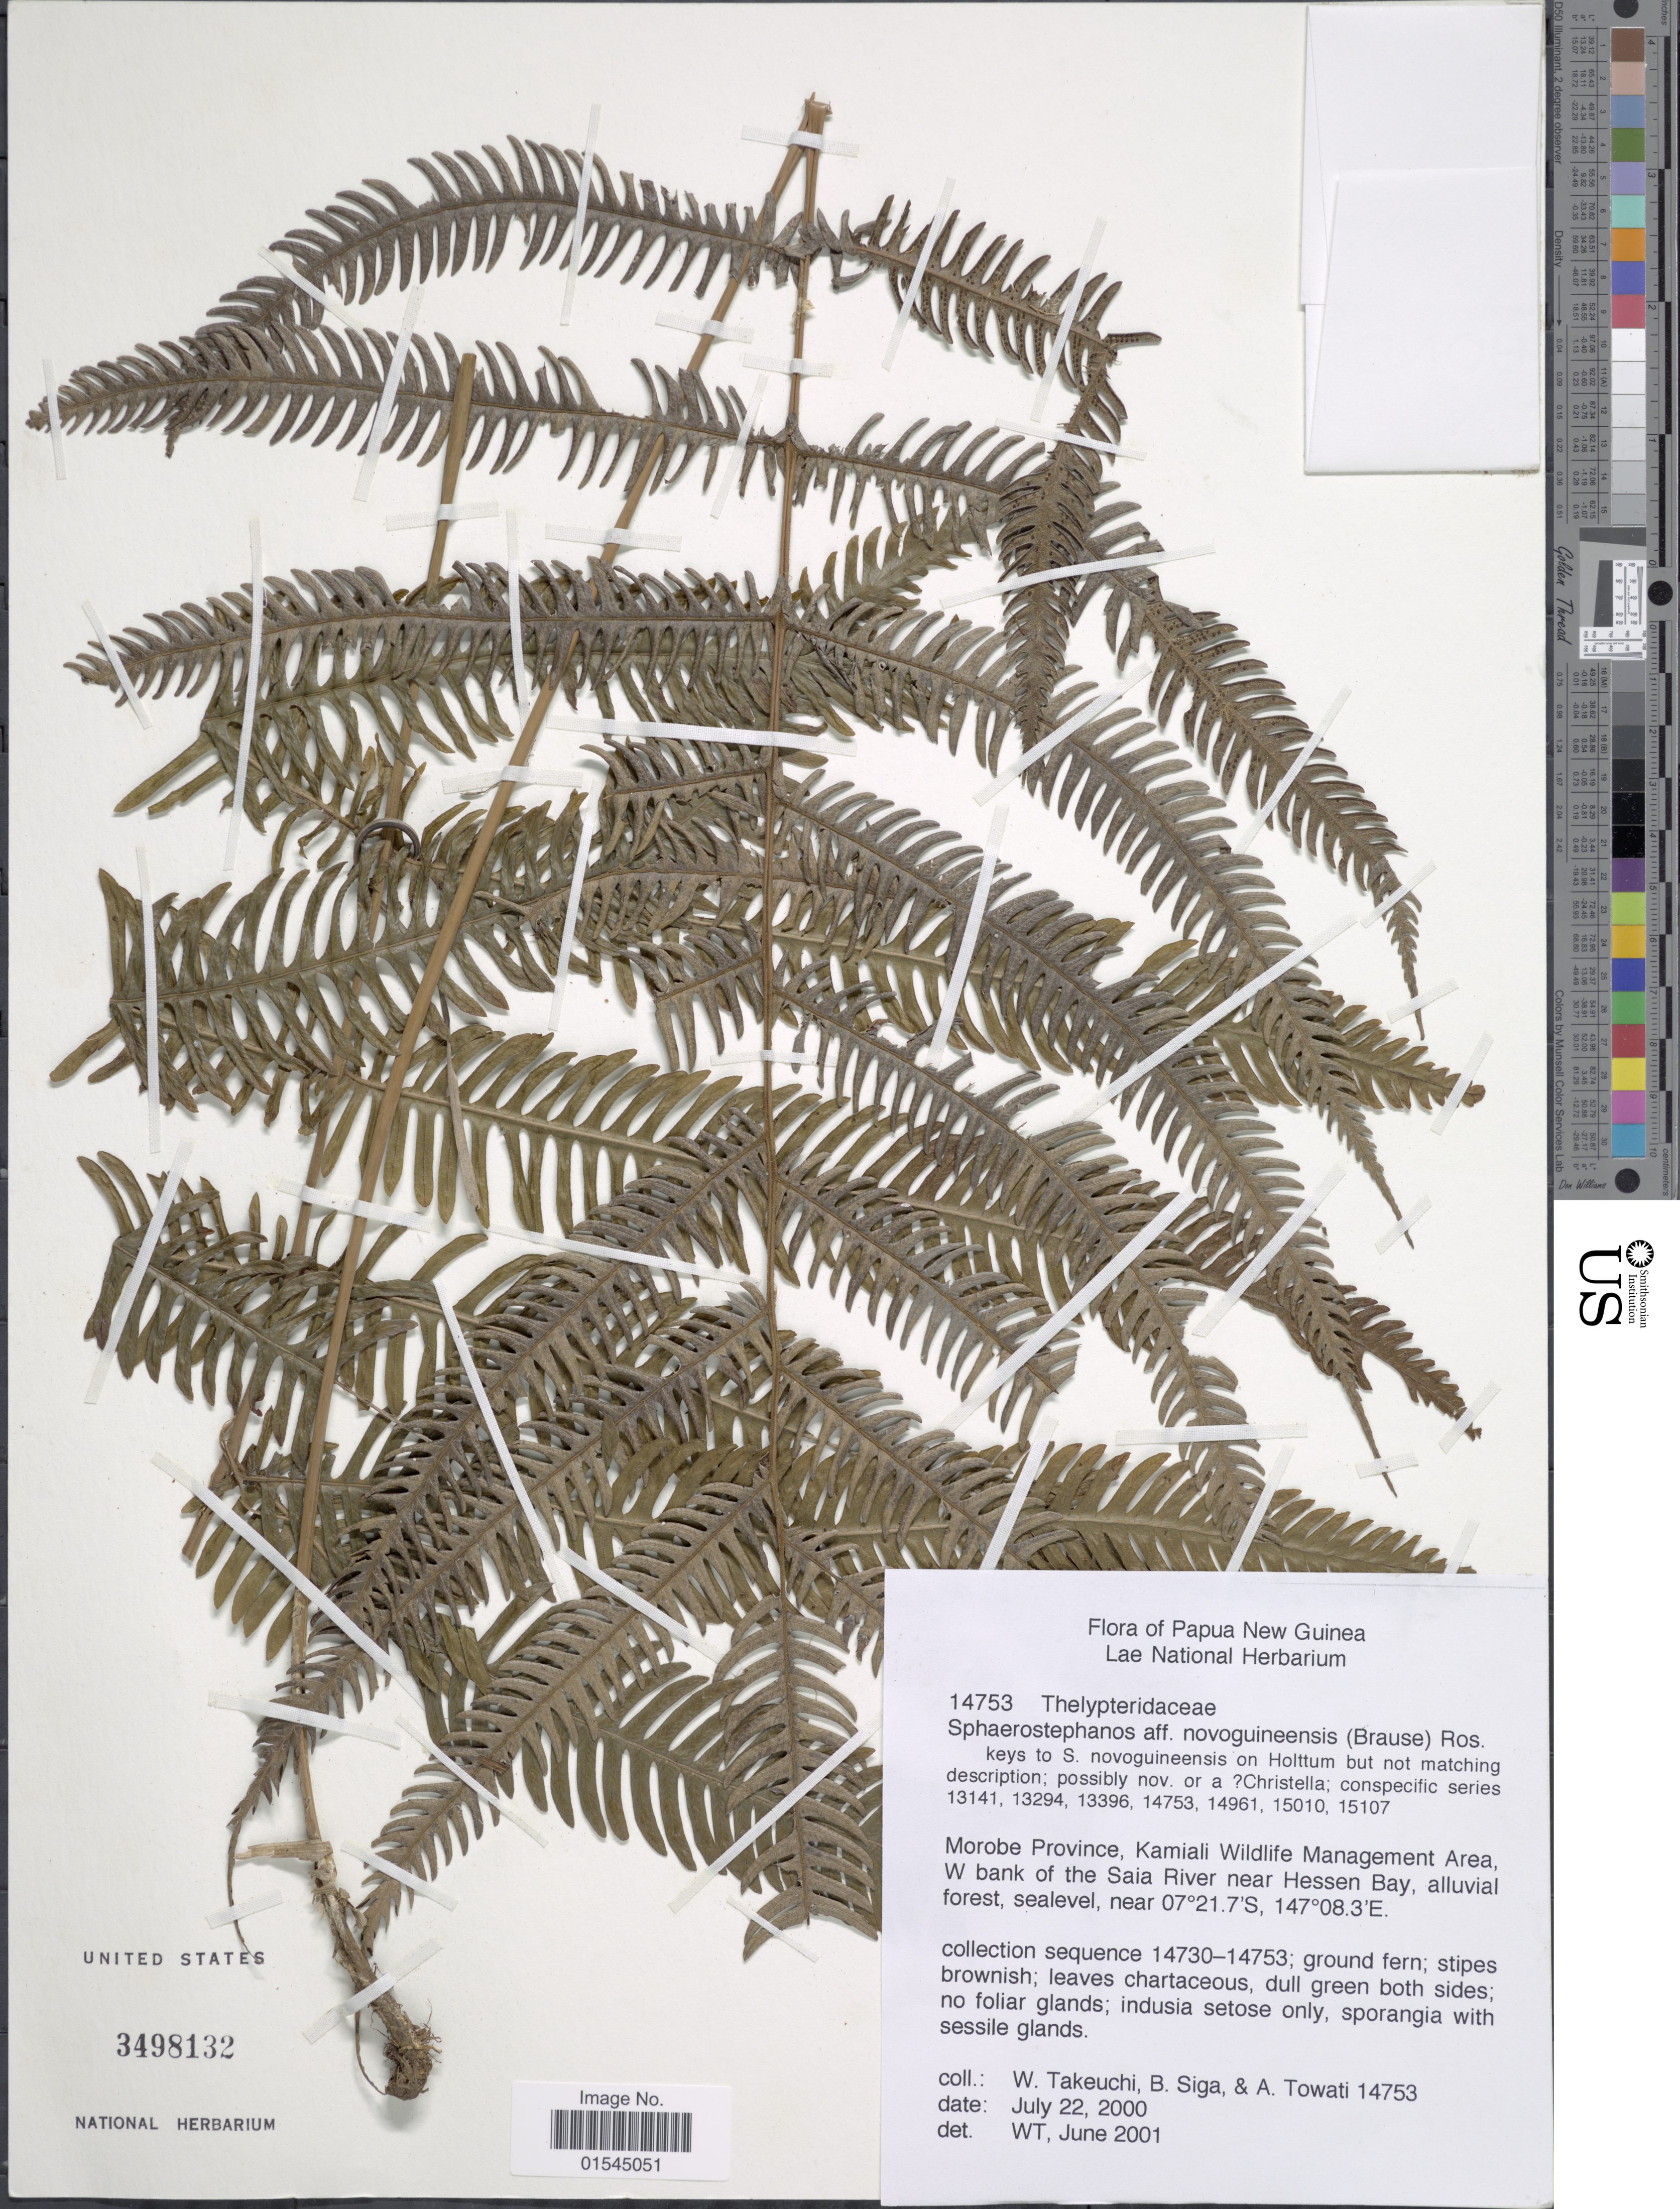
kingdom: Plantae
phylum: Tracheophyta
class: Polypodiopsida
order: Polypodiales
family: Thelypteridaceae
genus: Sphaerostephanos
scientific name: Sphaerostephanos novoguineensis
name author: (Brause) Holttum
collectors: W. Takeuchi, B. Siga & A. Towati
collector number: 14753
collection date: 2000-07-22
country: Papua New Guinea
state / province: Morobe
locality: Morobe Province, Kamiali Wildlife Management Area, W bank of the Saia River near Hessen Bay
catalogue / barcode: US 3498132